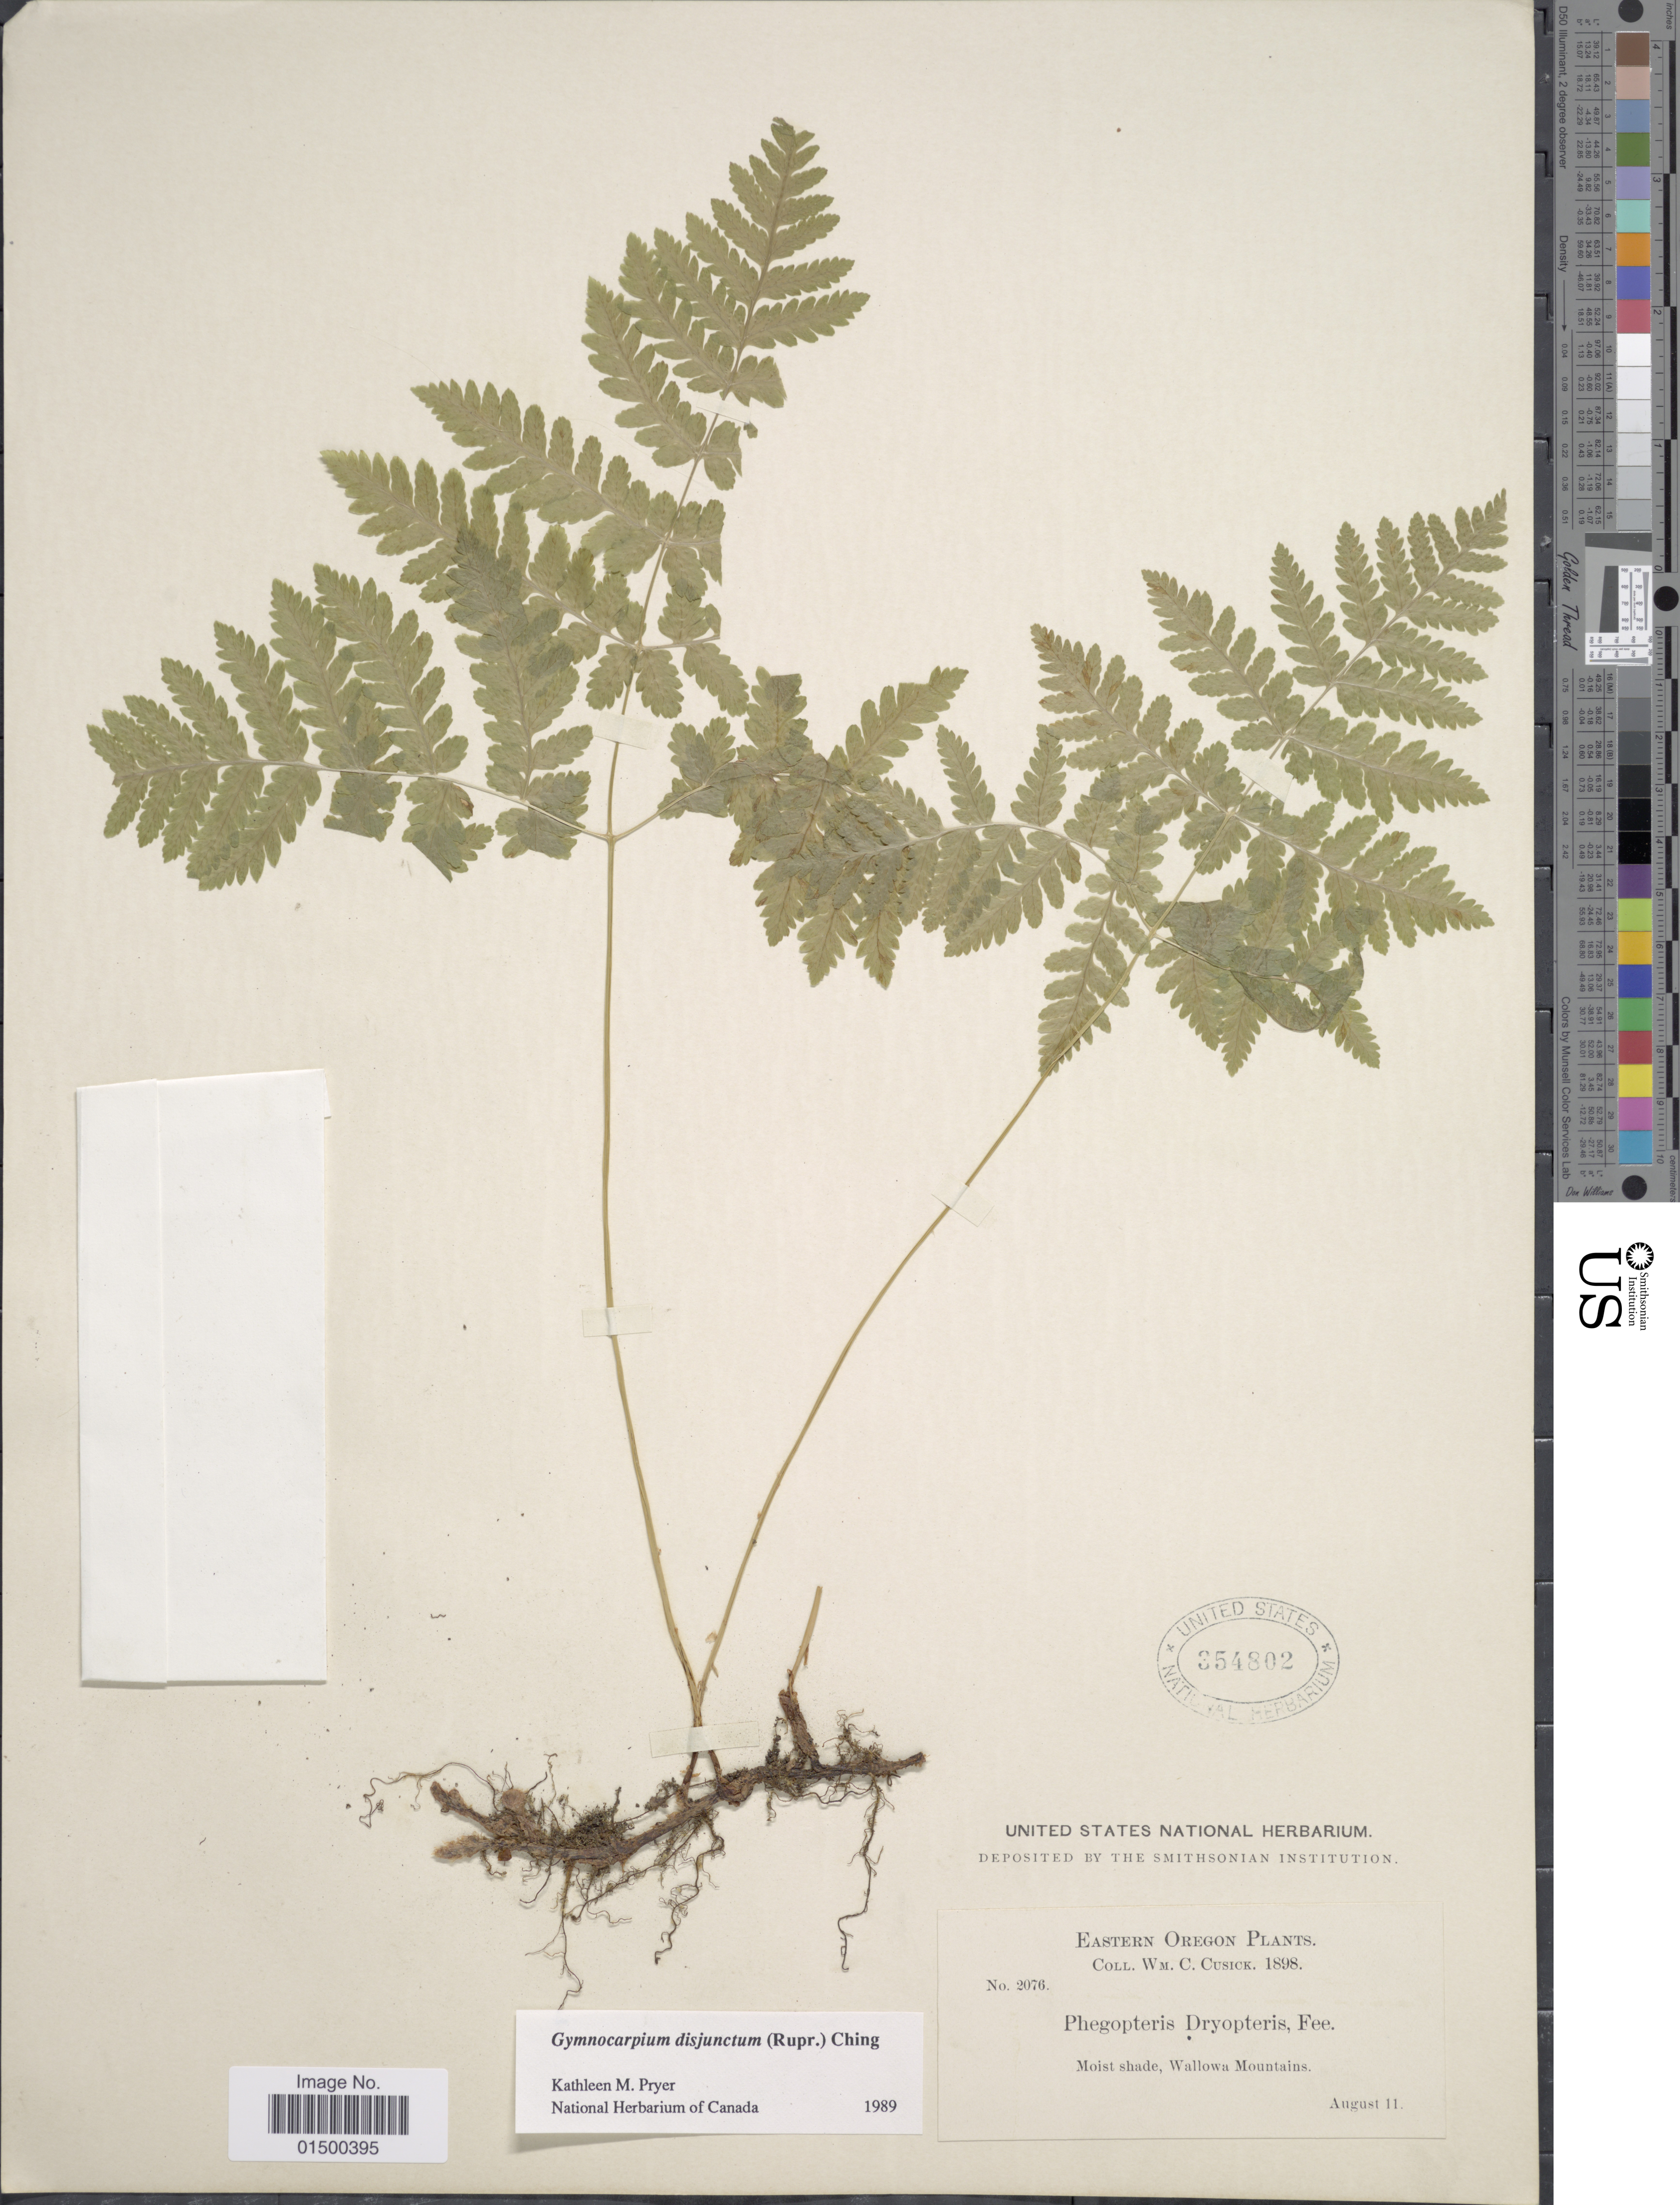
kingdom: Plantae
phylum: Tracheophyta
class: Polypodiopsida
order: Polypodiales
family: Cystopteridaceae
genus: Gymnocarpium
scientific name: Gymnocarpium disjunctum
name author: (Rupr.) Ching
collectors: W. C. Cusick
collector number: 2076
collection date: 1898-08-11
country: United States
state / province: Oregon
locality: Eastern Oregon.Moist shade. Walloma Mountains.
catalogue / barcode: US 354802